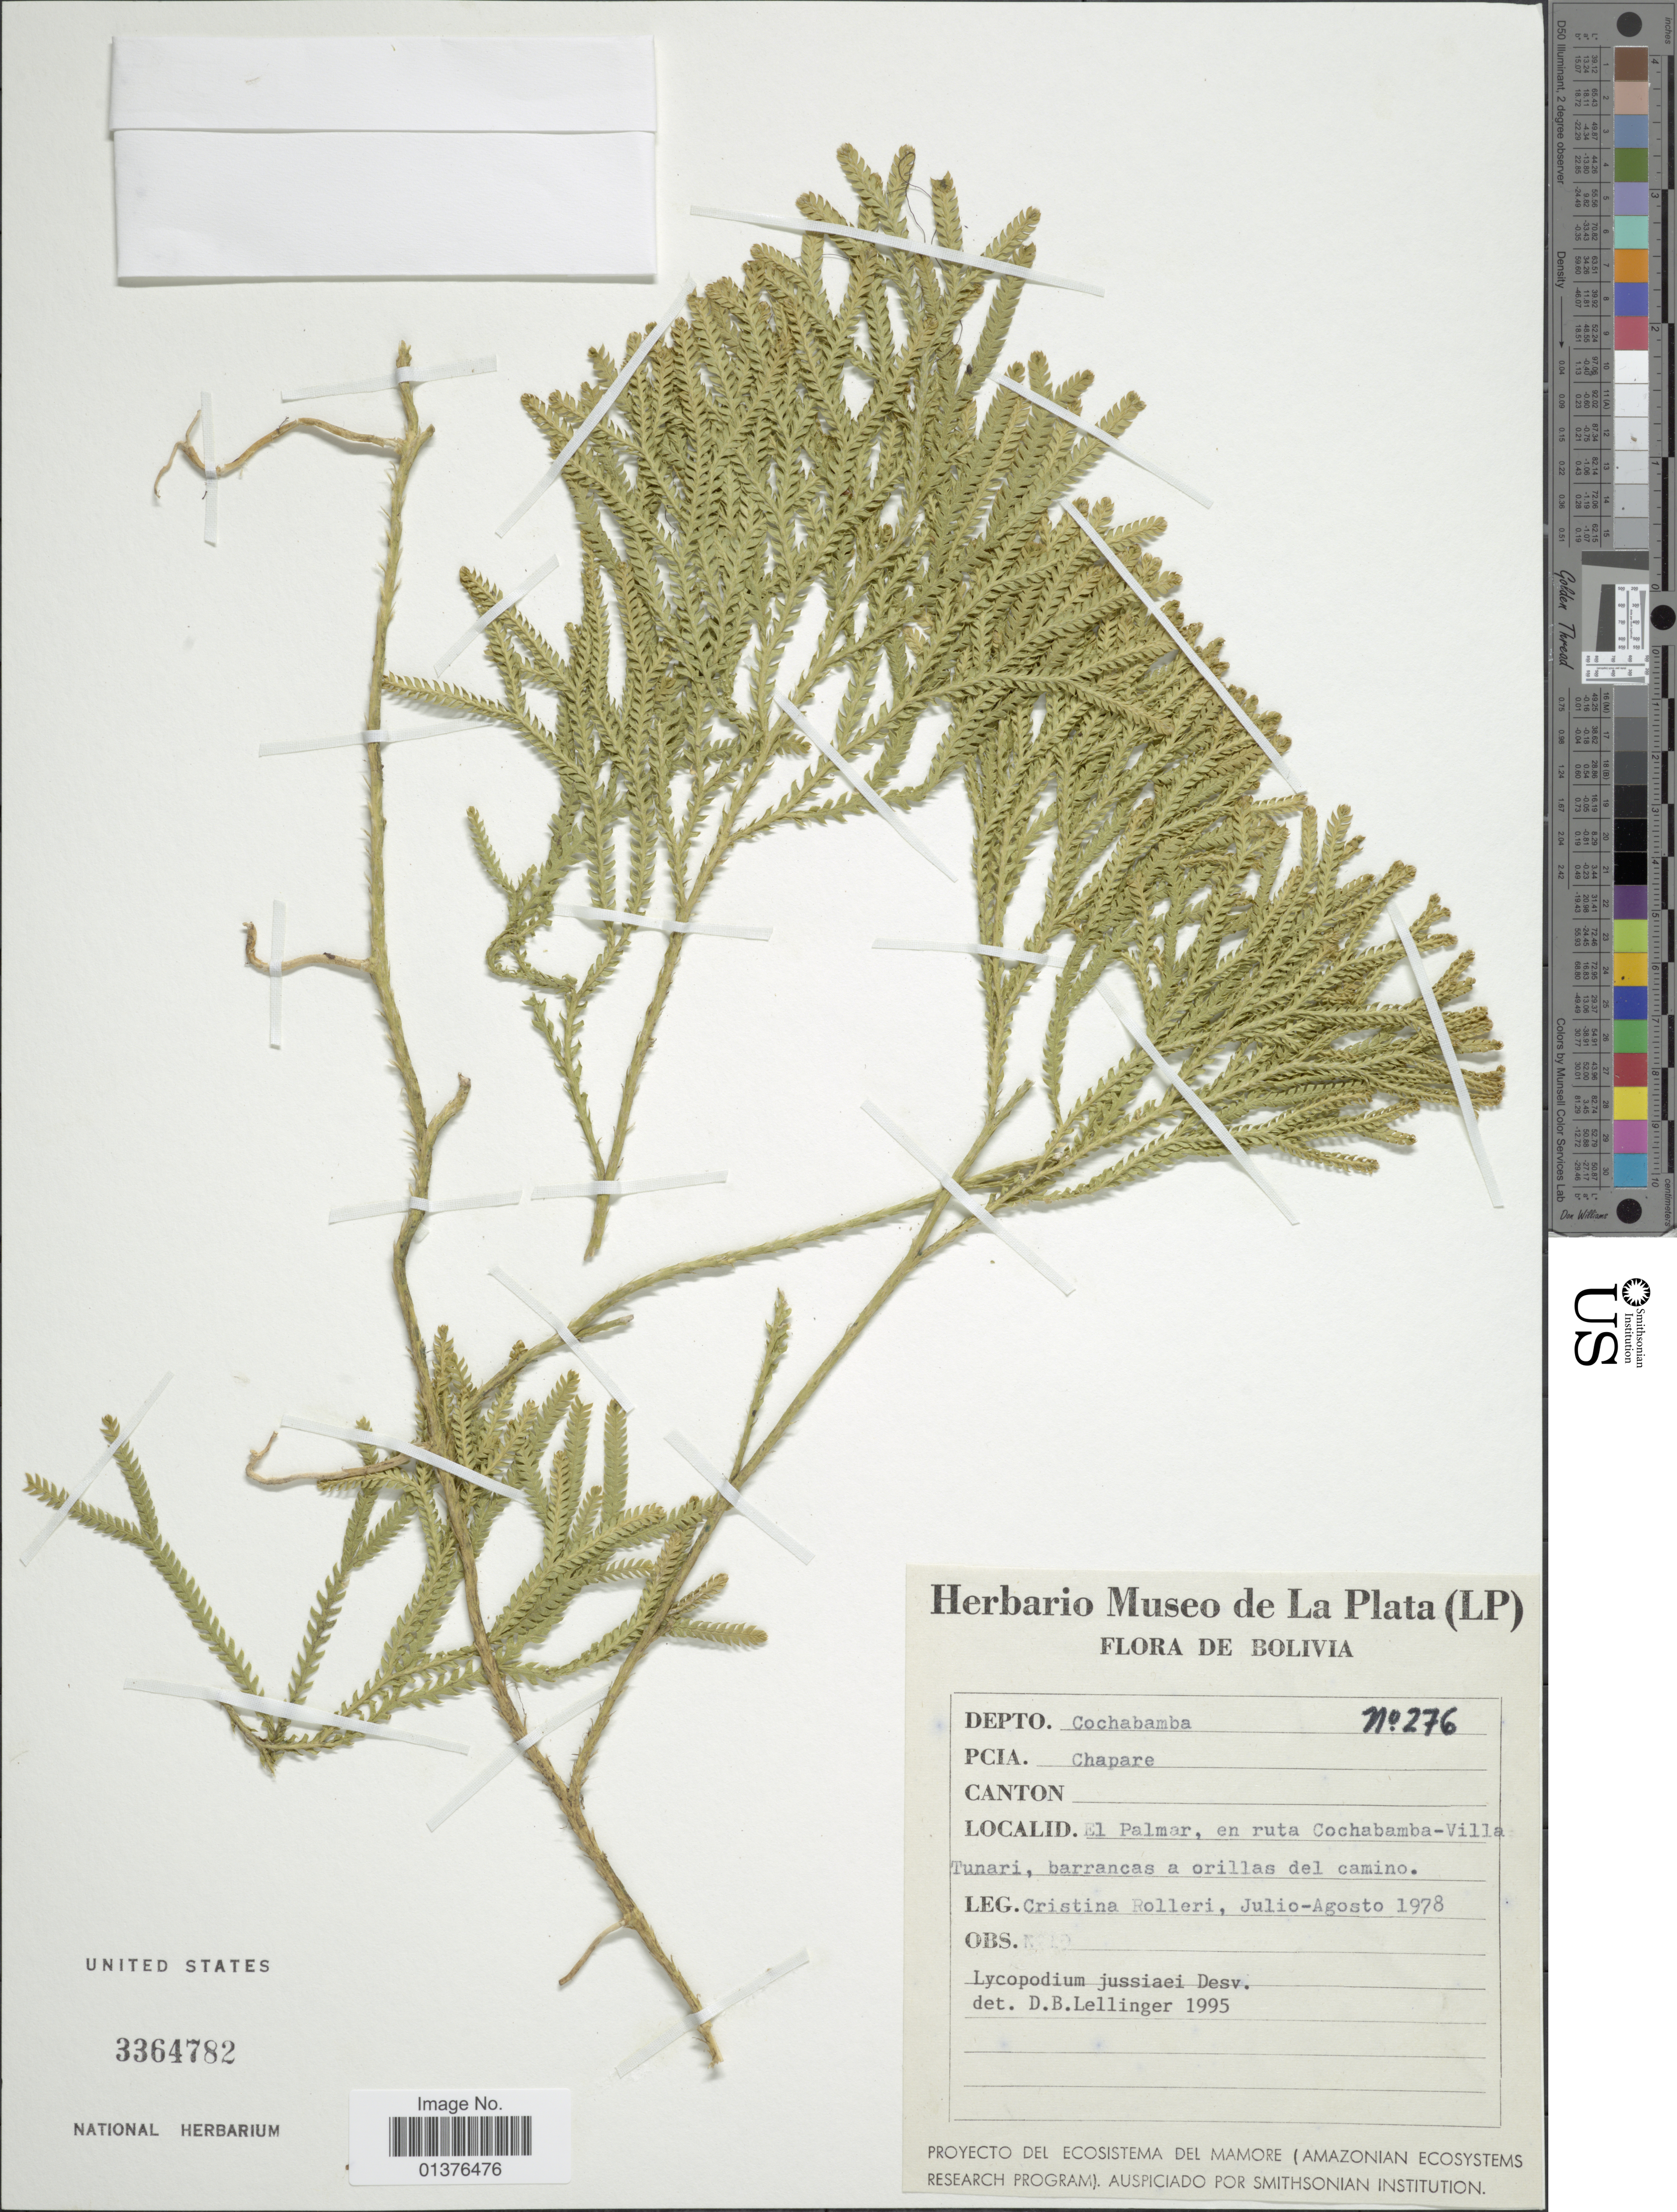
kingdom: Plantae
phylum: Tracheophyta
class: Lycopodiopsida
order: Lycopodiales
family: Lycopodiaceae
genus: Diphasium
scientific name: Diphasium jussiaei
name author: (Desv.) C. Presl ex Rothm.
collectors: C. Rolleri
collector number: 276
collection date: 1978-07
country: Bolivia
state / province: Cochabamba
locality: El Palmar, en ruta Cochabamba-Villa Tunari, barrancas a orillas del camino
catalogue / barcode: US 3364782